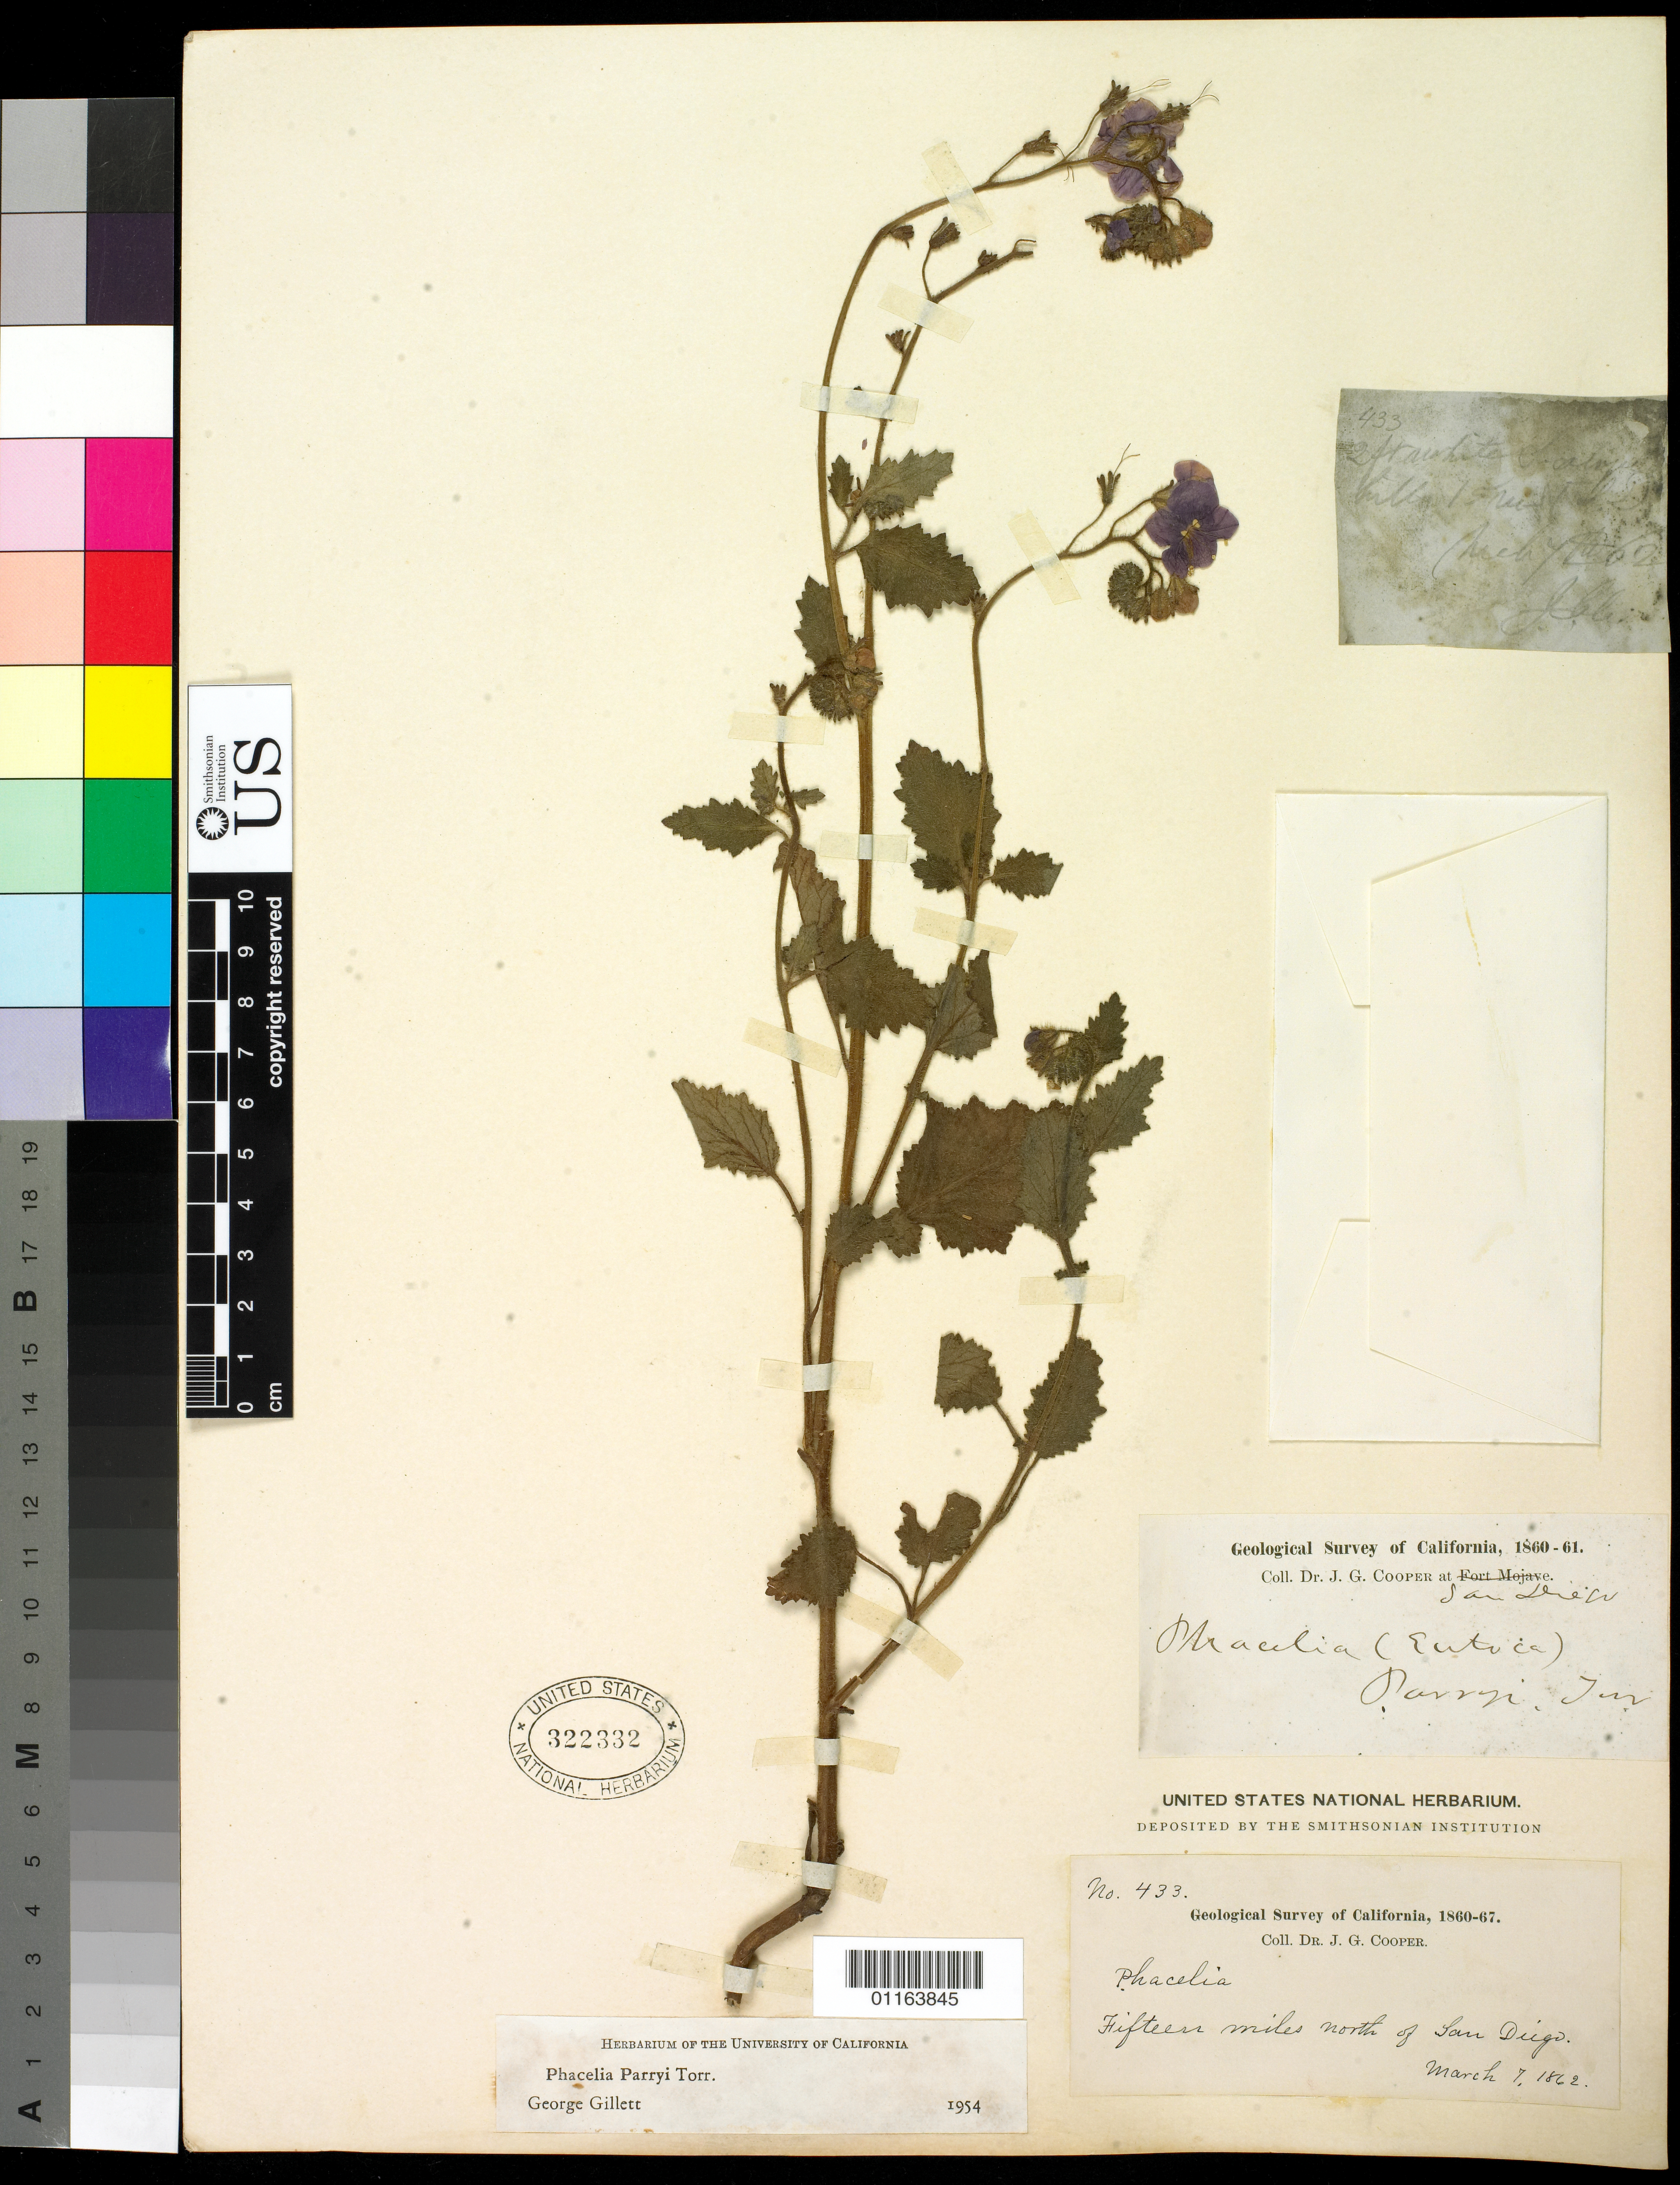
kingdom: Plantae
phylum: Tracheophyta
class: Magnoliopsida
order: Boraginales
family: Hydrophyllaceae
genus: Phacelia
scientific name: Phacelia parryi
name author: Torr. in Emory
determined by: Gillett, G. W.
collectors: J. G. Cooper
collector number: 433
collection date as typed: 7 Mar 1862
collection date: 1862-03-07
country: United States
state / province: California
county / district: San Diego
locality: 15 miles north of San Diego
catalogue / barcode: US 322332